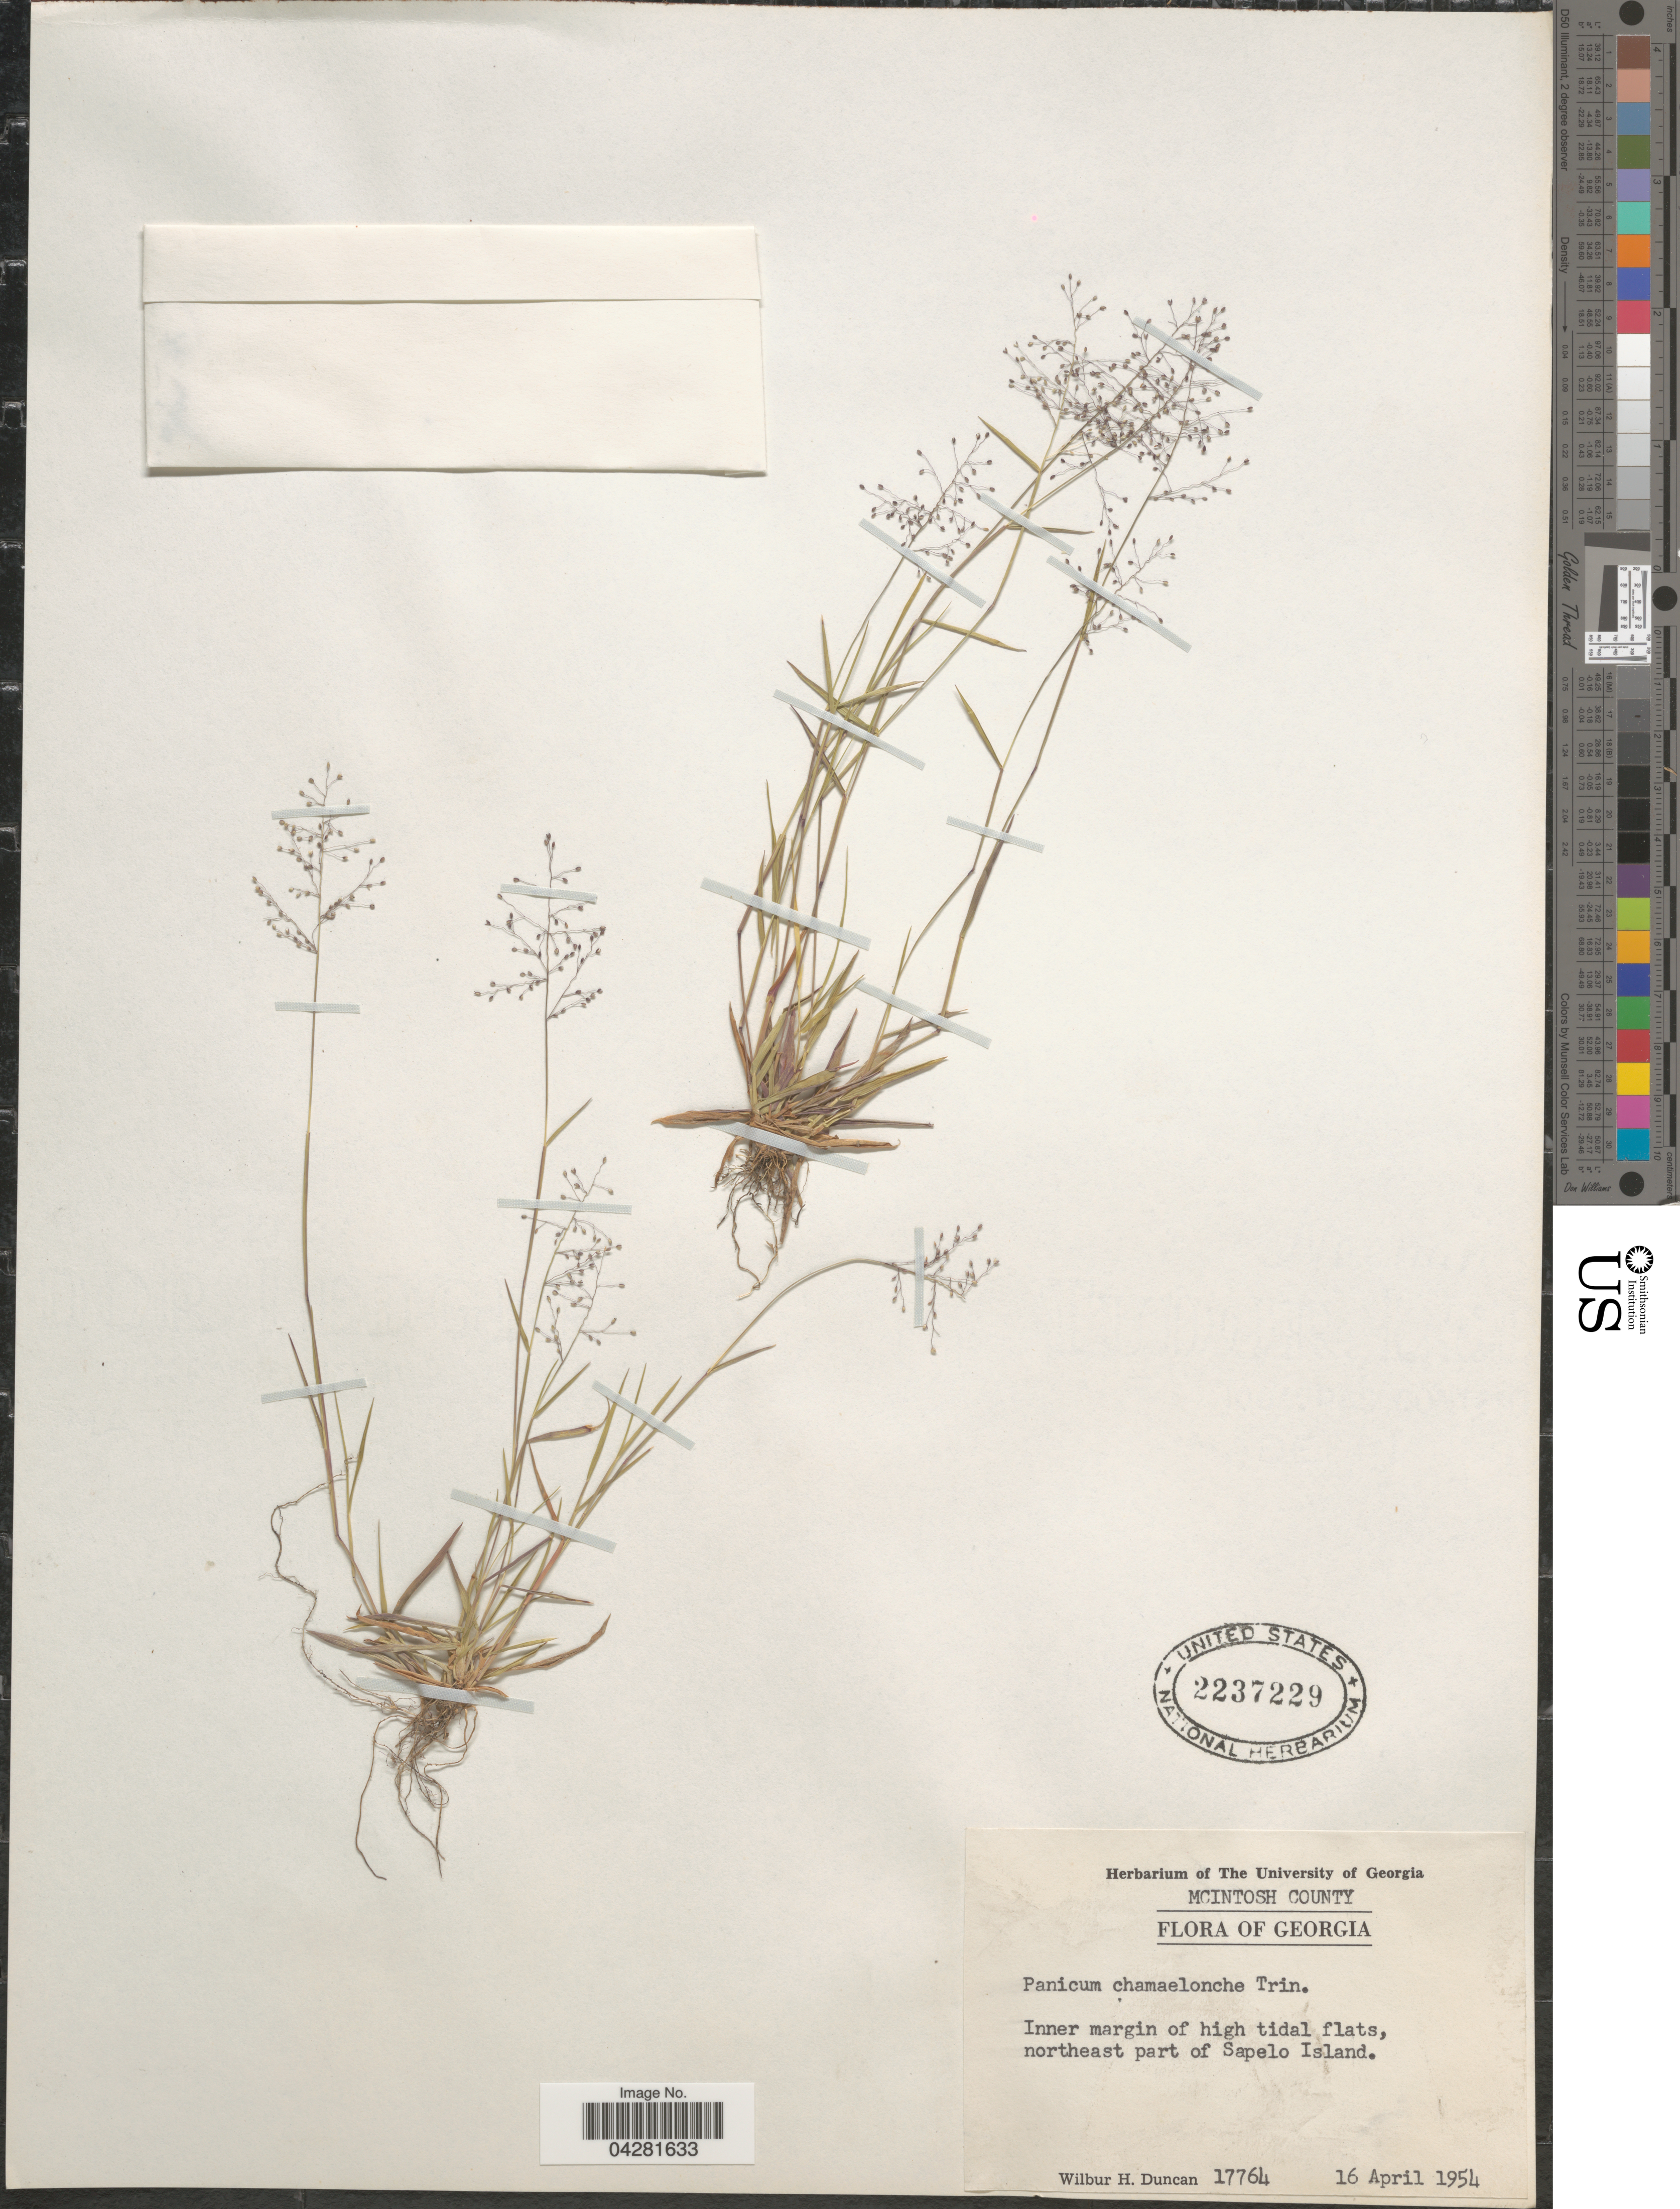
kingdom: Plantae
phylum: Tracheophyta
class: Liliopsida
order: Poales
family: Poaceae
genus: Dichanthelium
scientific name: Dichanthelium ensifolium var. ensifolium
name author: (Baldwin ex Elliot) Gould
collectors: W. H. Duncan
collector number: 17764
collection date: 1954-04-16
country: United States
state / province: Georgia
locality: Mcintosh County. Inner margin of high tidal flats, northeast part of Sapelo Island.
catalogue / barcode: US 2237229